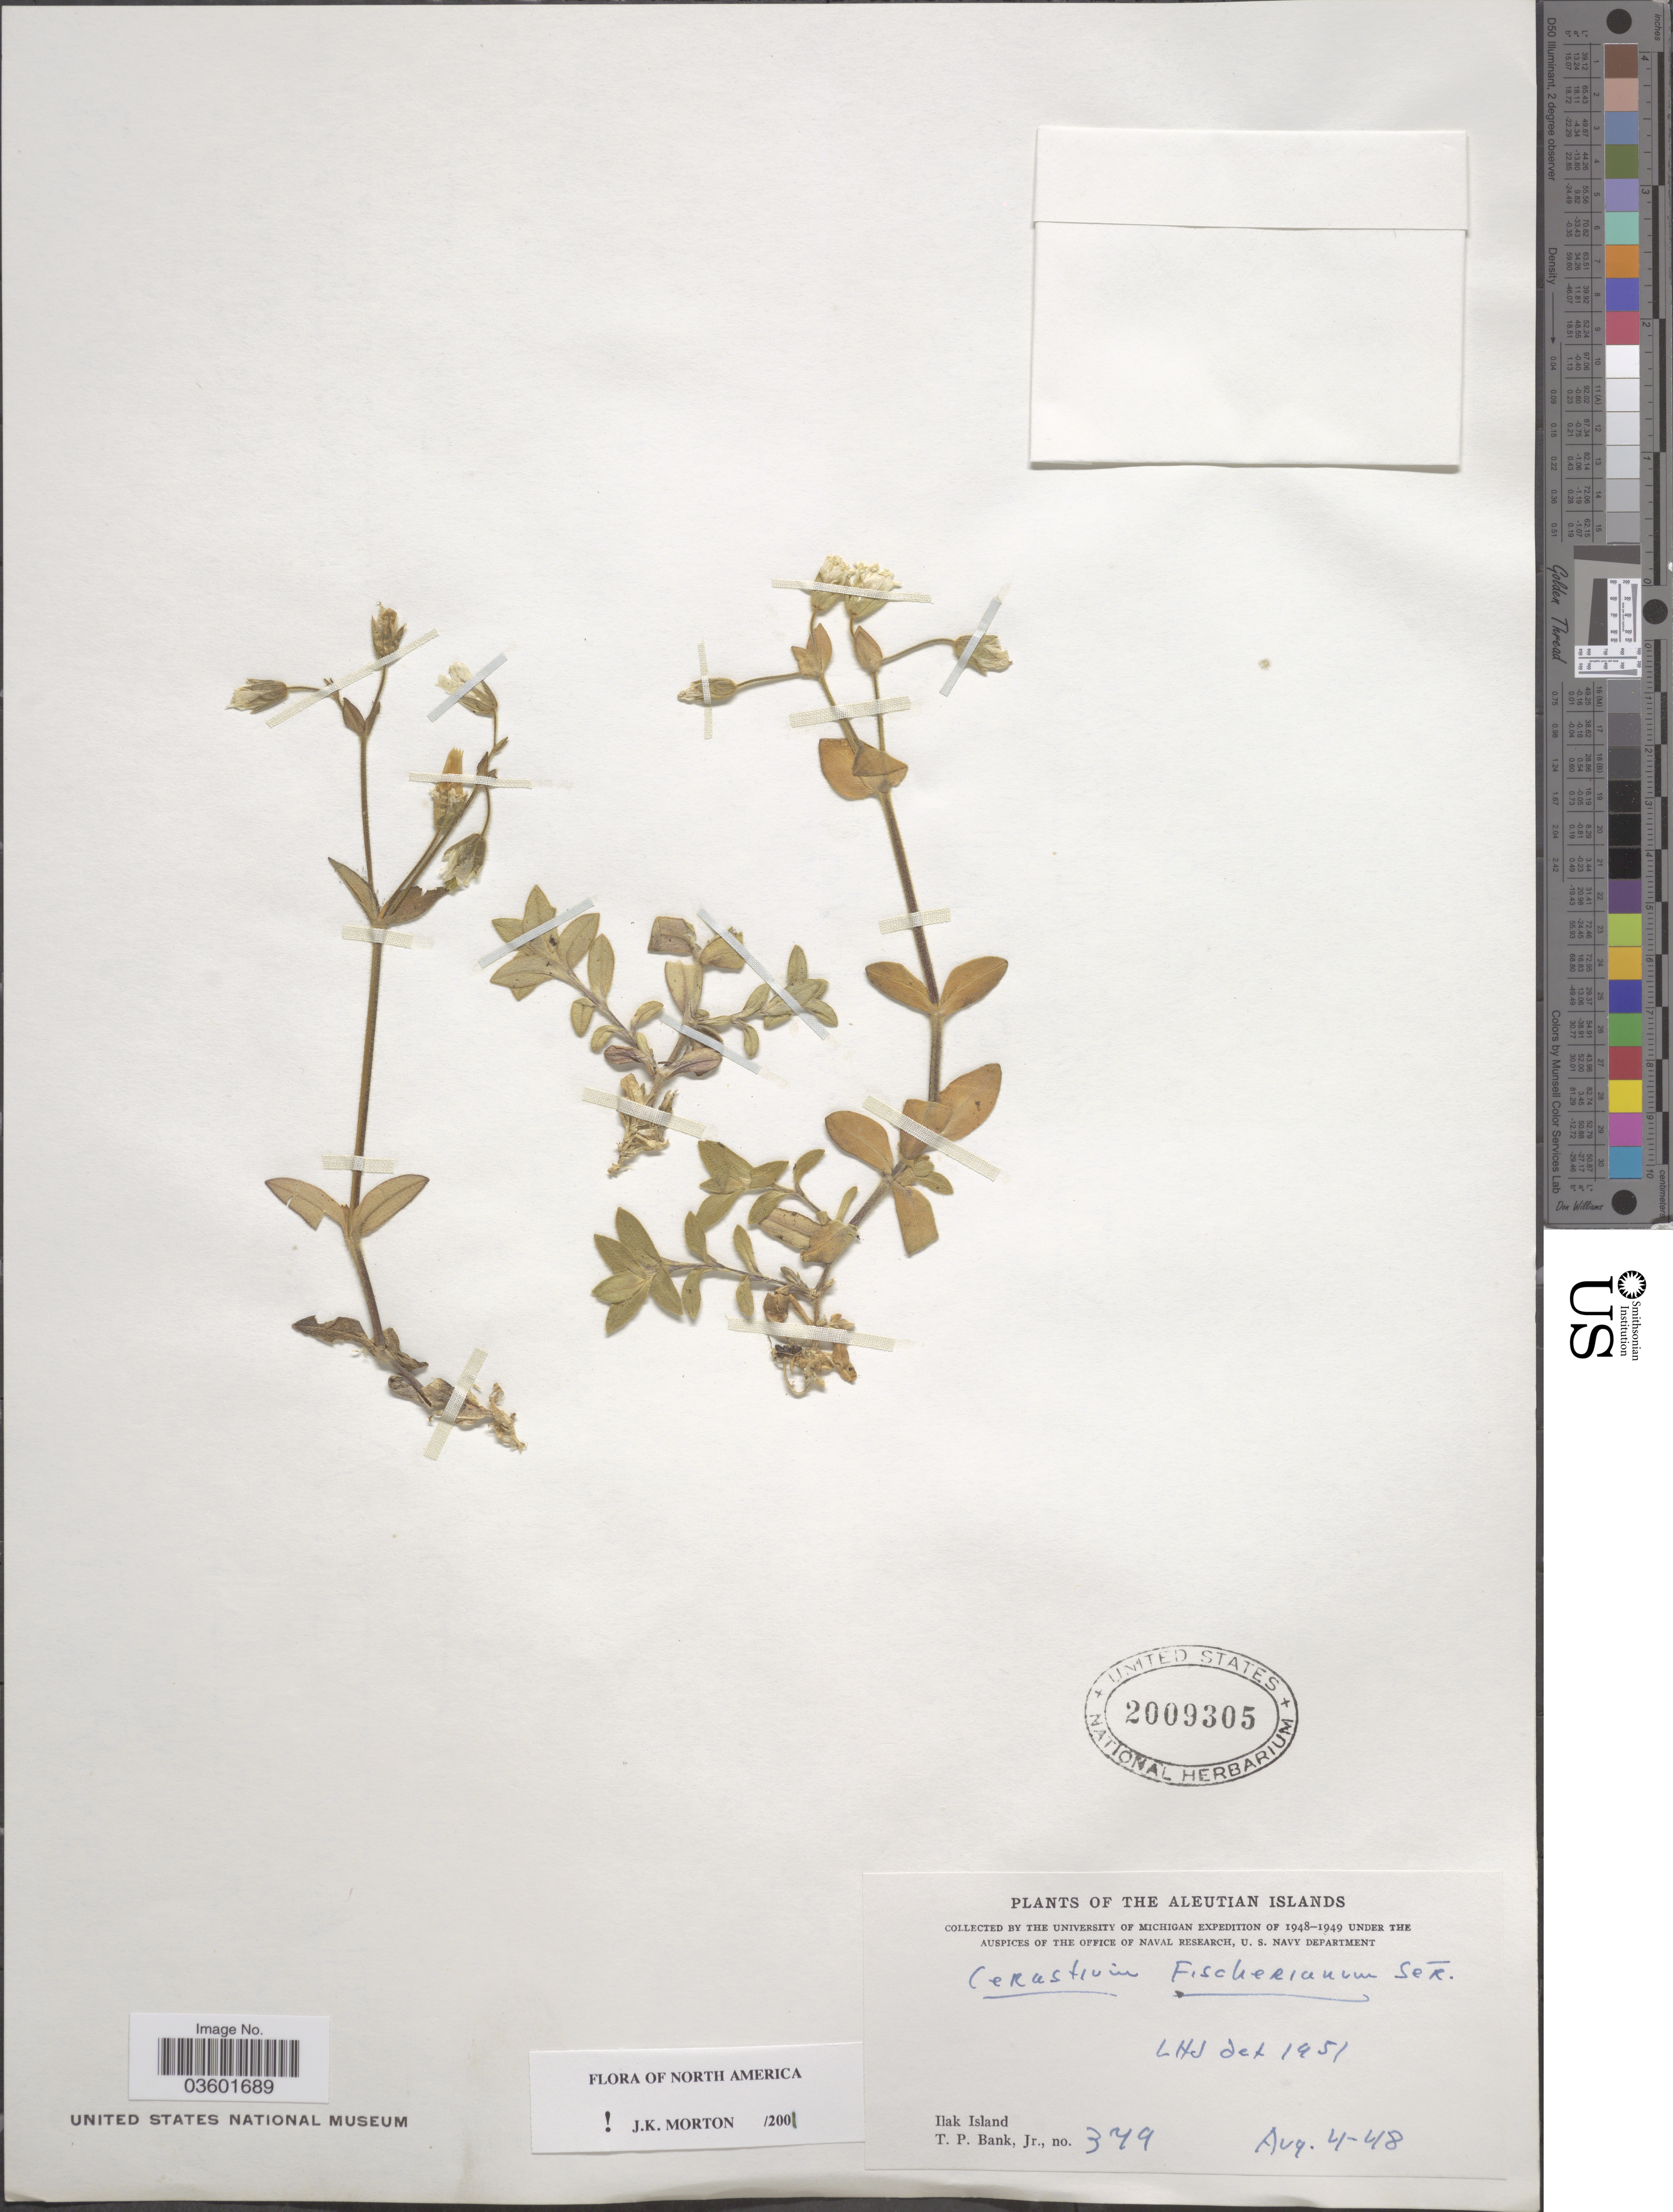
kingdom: Plantae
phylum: Tracheophyta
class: Magnoliopsida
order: Caryophyllales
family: Caryophyllaceae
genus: Cerastium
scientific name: Cerastium fischerianum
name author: Ser.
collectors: T. Bank Jr.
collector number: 379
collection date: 1948-08-04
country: United States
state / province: Alaska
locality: Aleutian Islands. Ilak Island.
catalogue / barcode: US 2009305